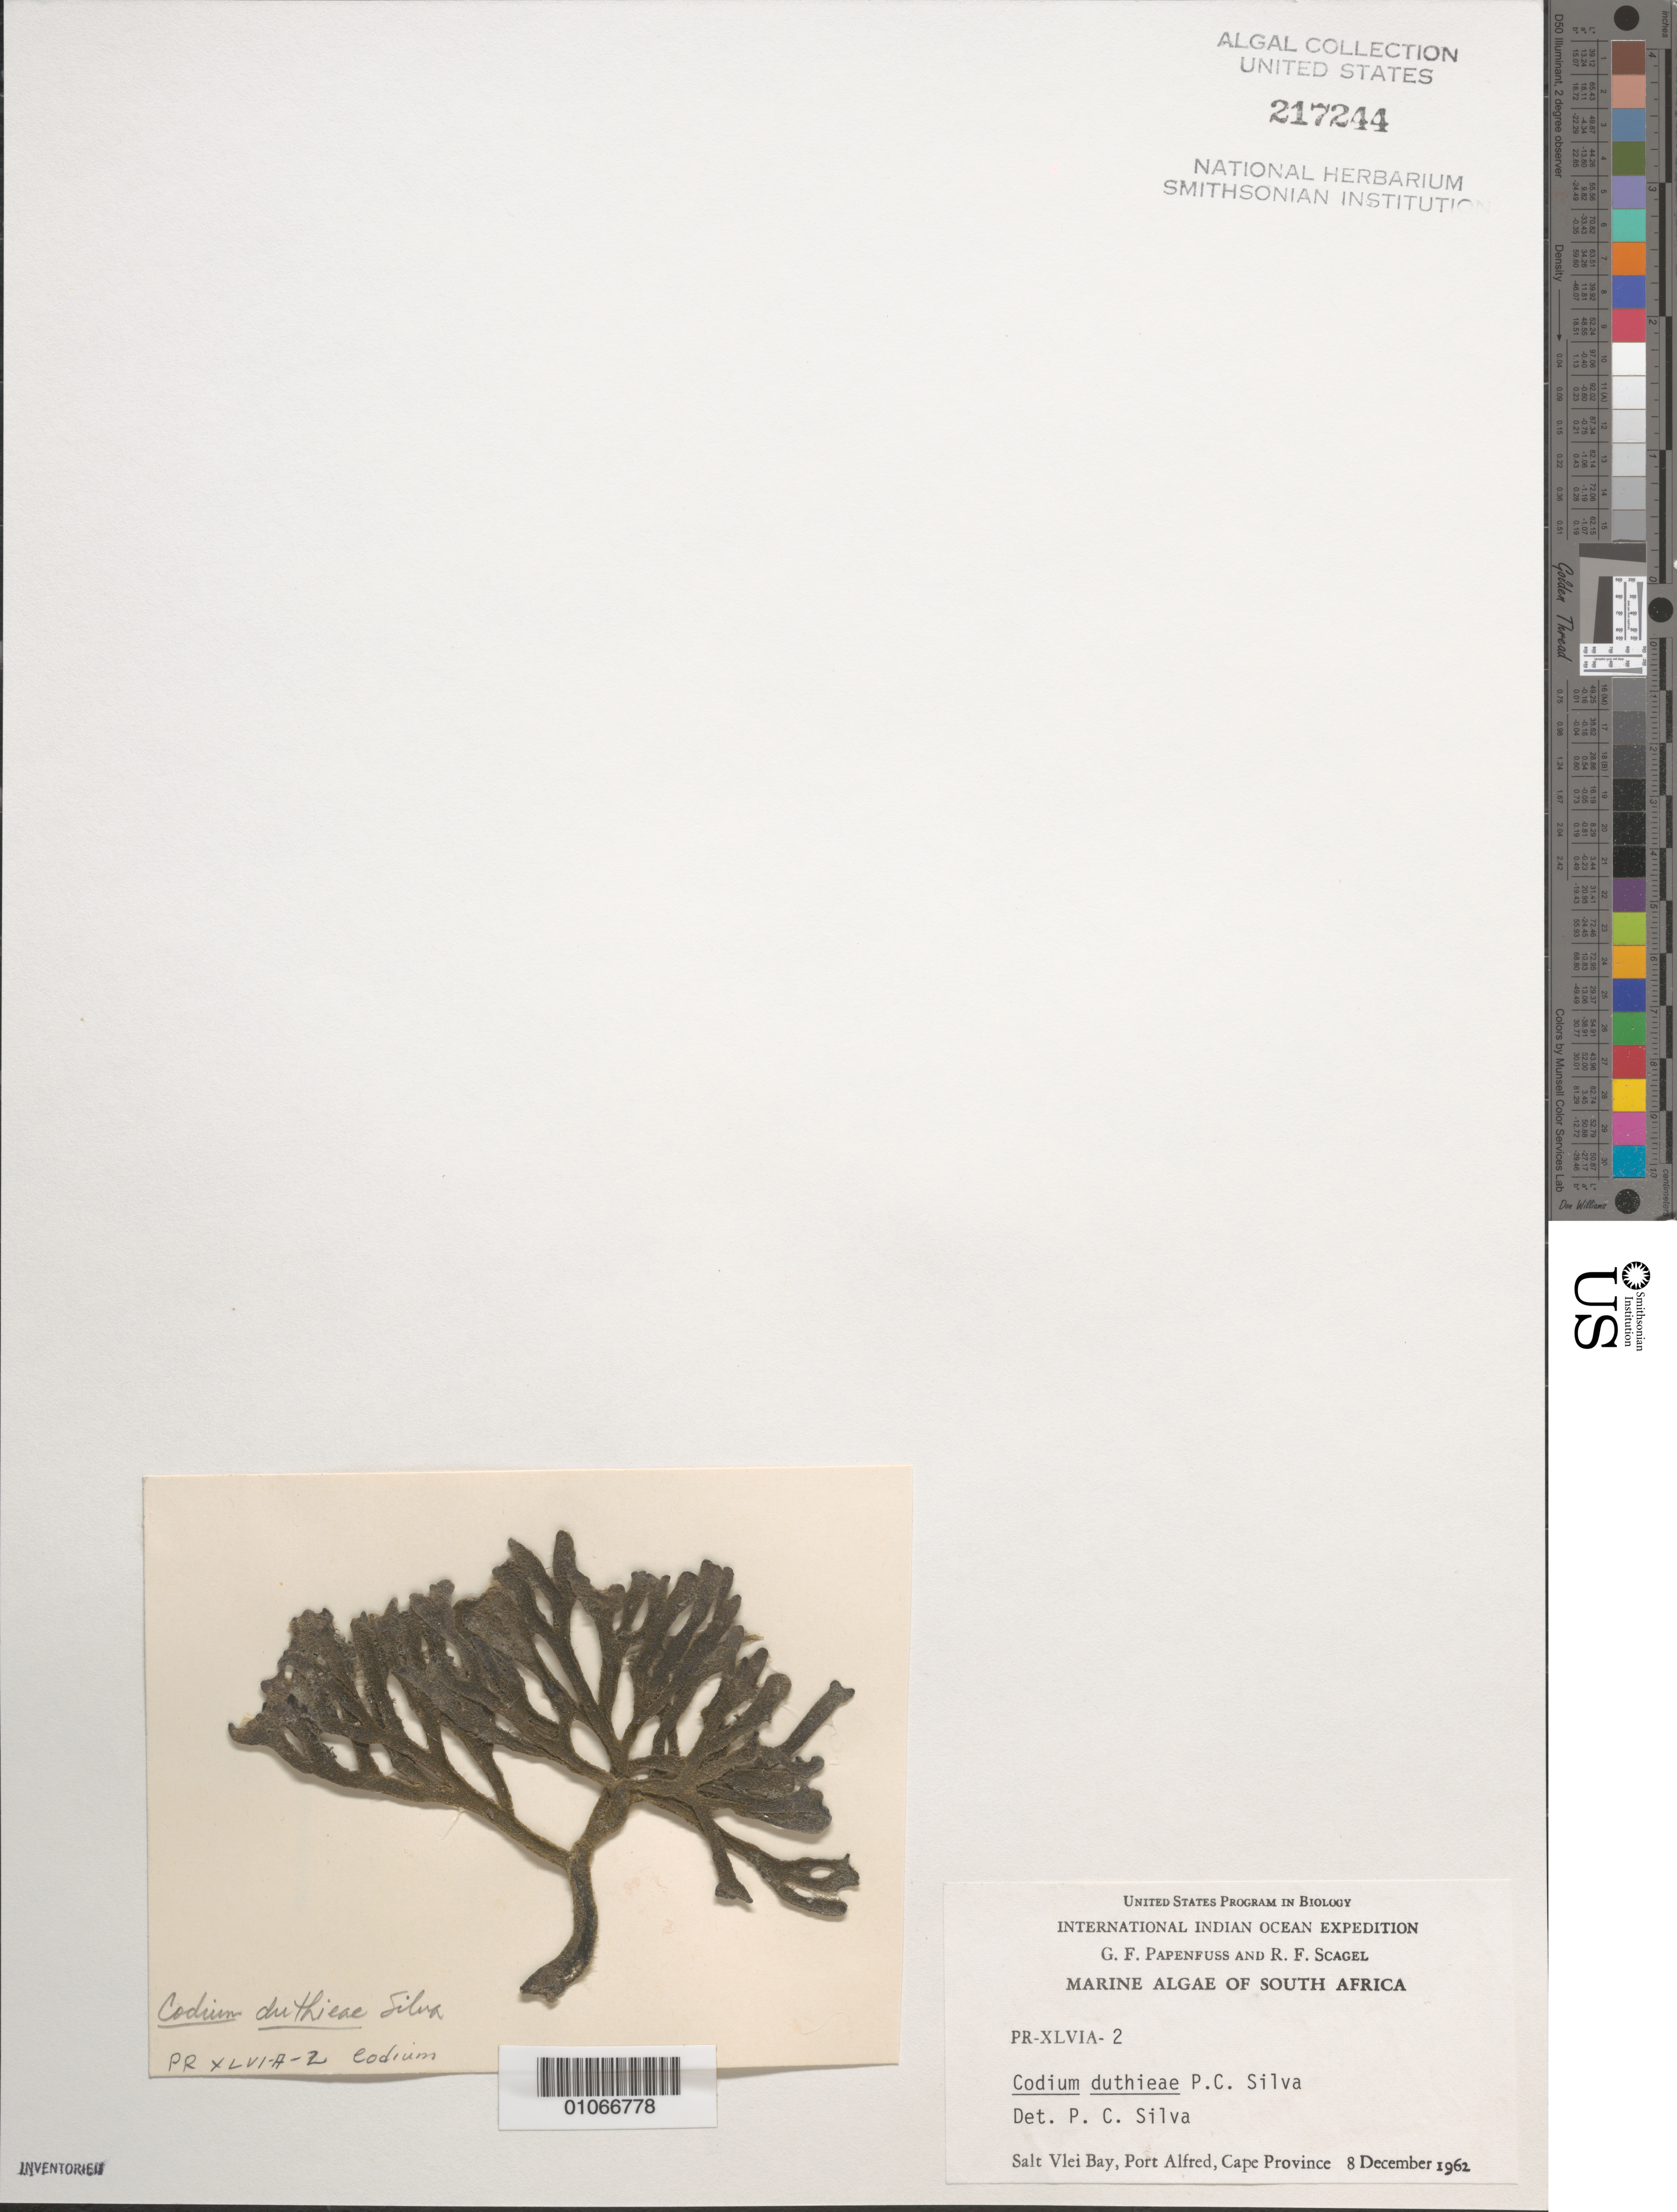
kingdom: Plantae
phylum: Chlorophyta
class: Ulvophyceae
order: Bryopsidales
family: Codiaceae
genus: Codium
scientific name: Codium duthieae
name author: P.C. Silva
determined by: Silva, P. C.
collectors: G. Papenfuss & R. F. Scagel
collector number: PR-XLVIA-2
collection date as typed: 08 Dec 1962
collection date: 1962-12-08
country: South Africa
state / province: Eastern Cape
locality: Salt Vlei Bay, Port Alfred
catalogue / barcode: US 217244